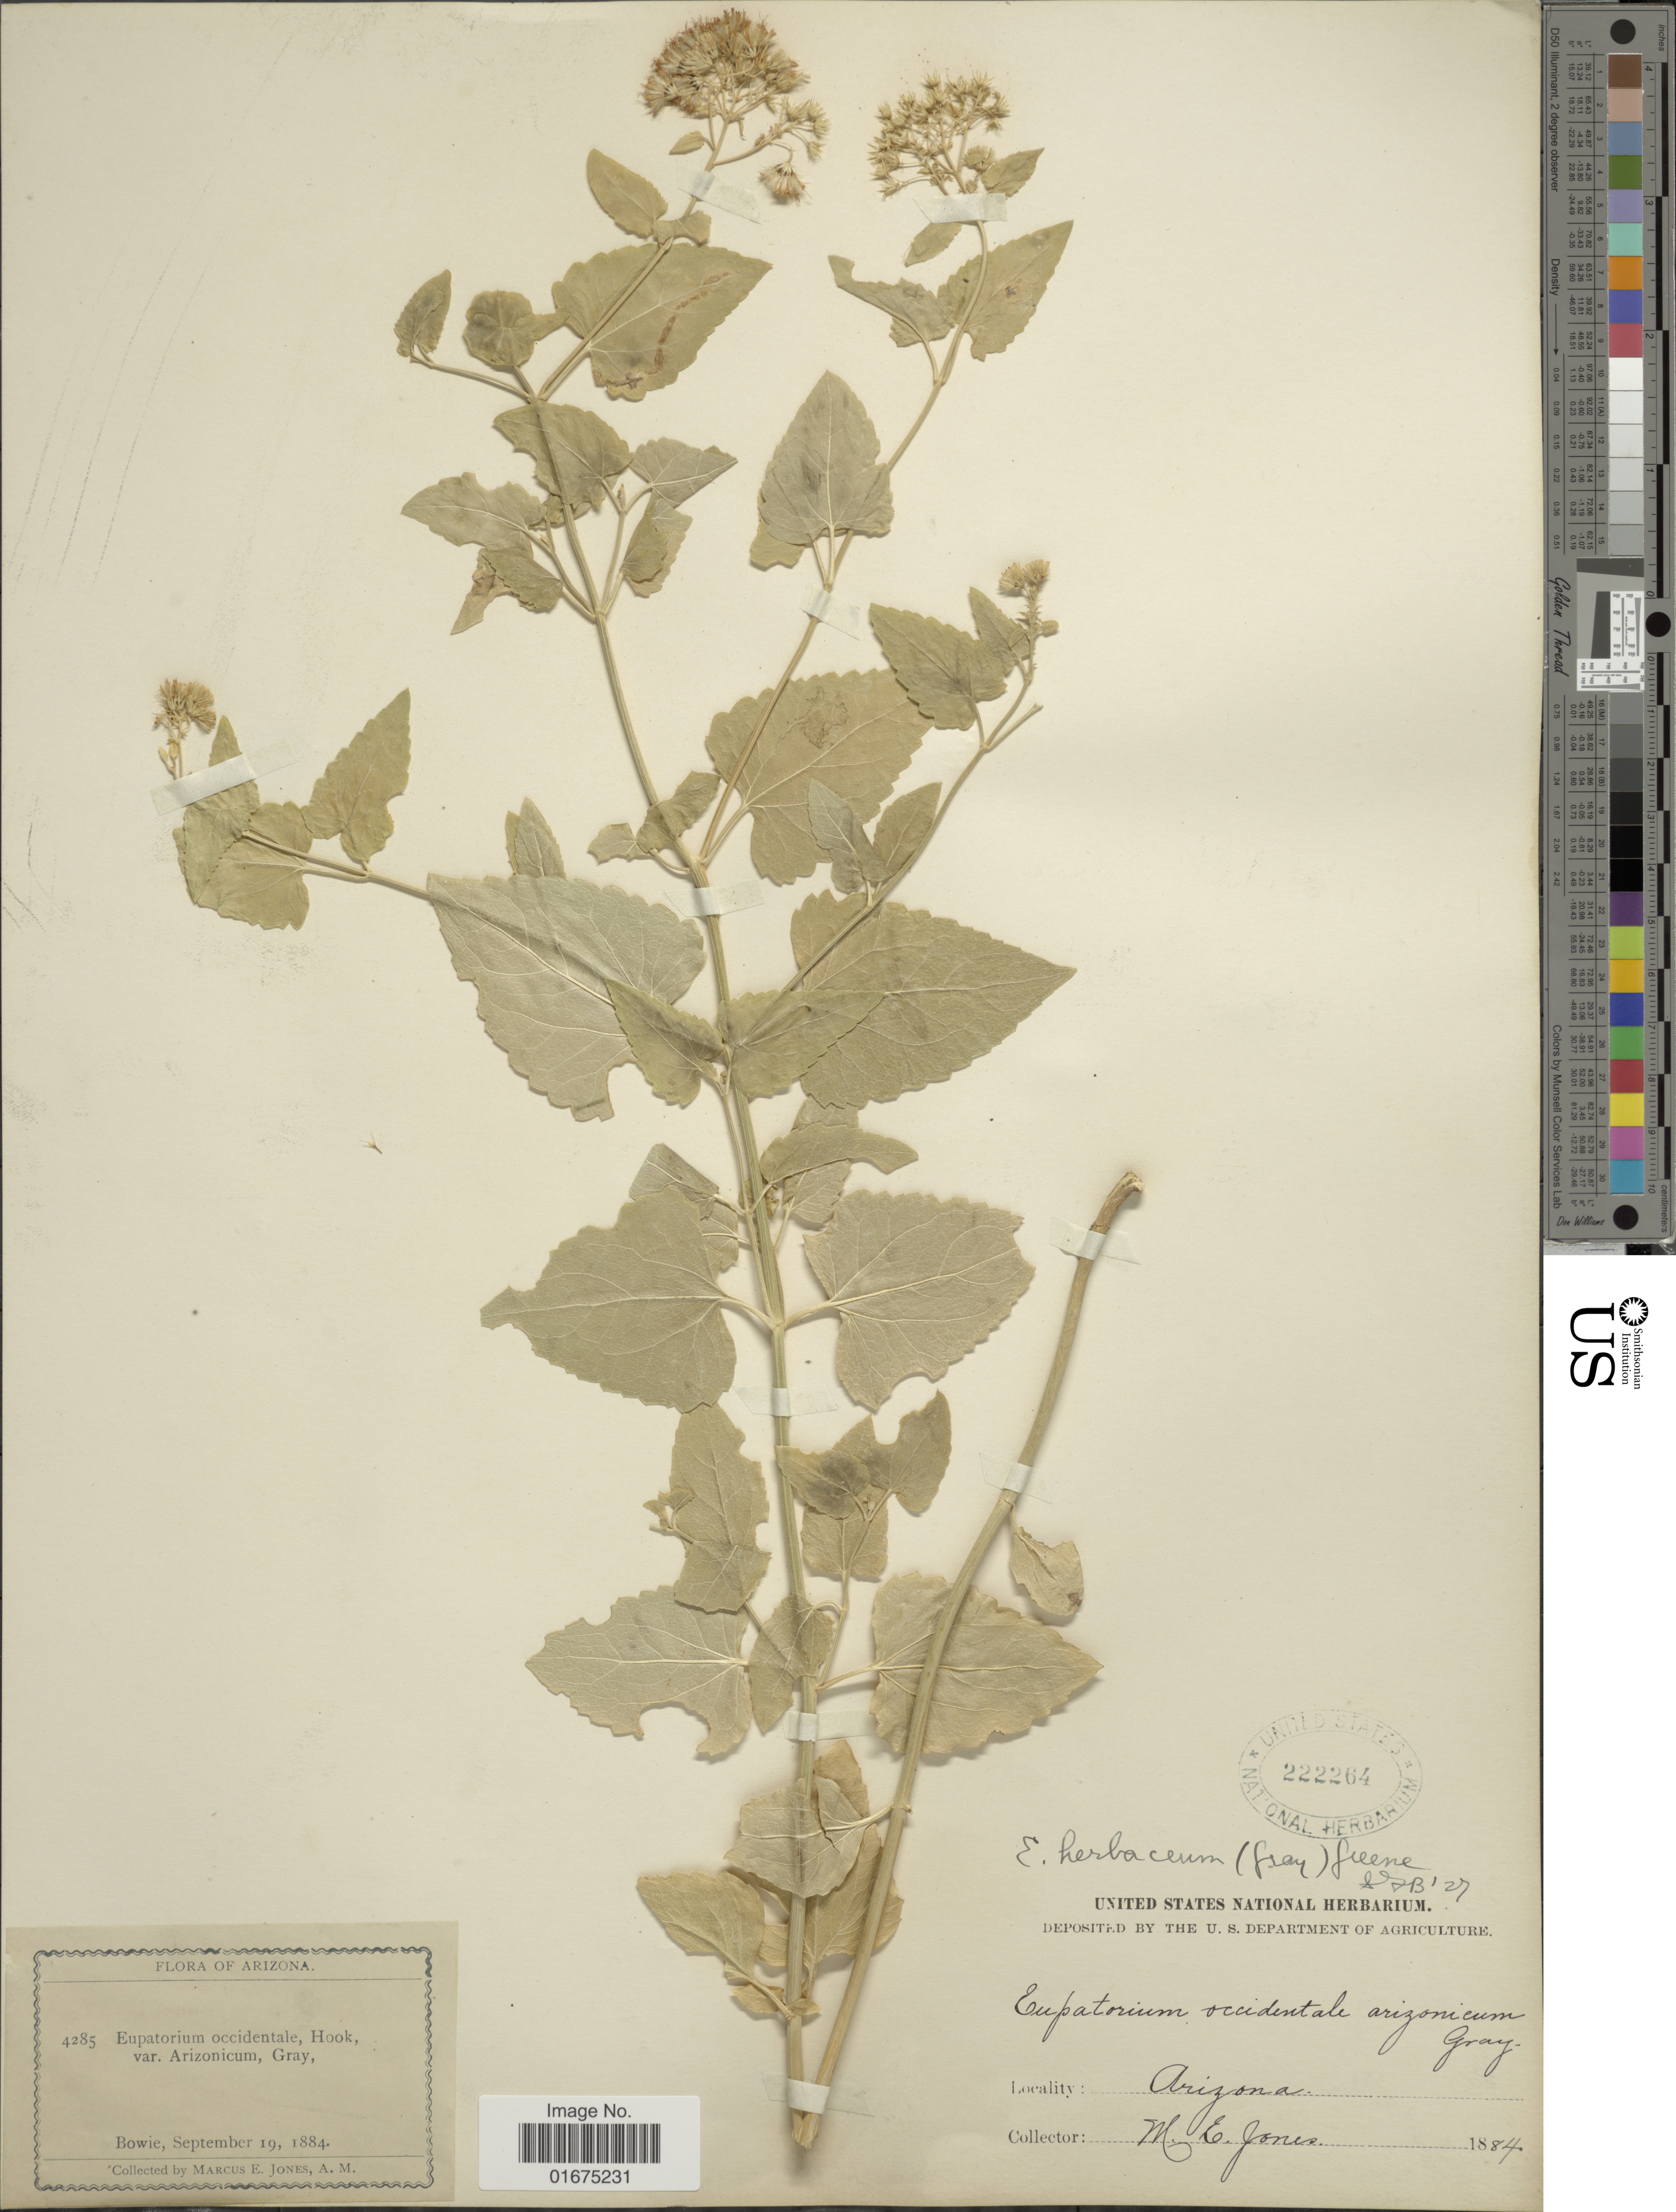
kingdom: Plantae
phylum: Tracheophyta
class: Magnoliopsida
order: Asterales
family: Asteraceae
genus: Ageratina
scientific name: Ageratina herbacea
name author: (A. Gray) R.M. King & H. Rob.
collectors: M. E. Jones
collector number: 4285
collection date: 1884-09-19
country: United States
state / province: Arizona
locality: Bowie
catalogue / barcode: US 222264